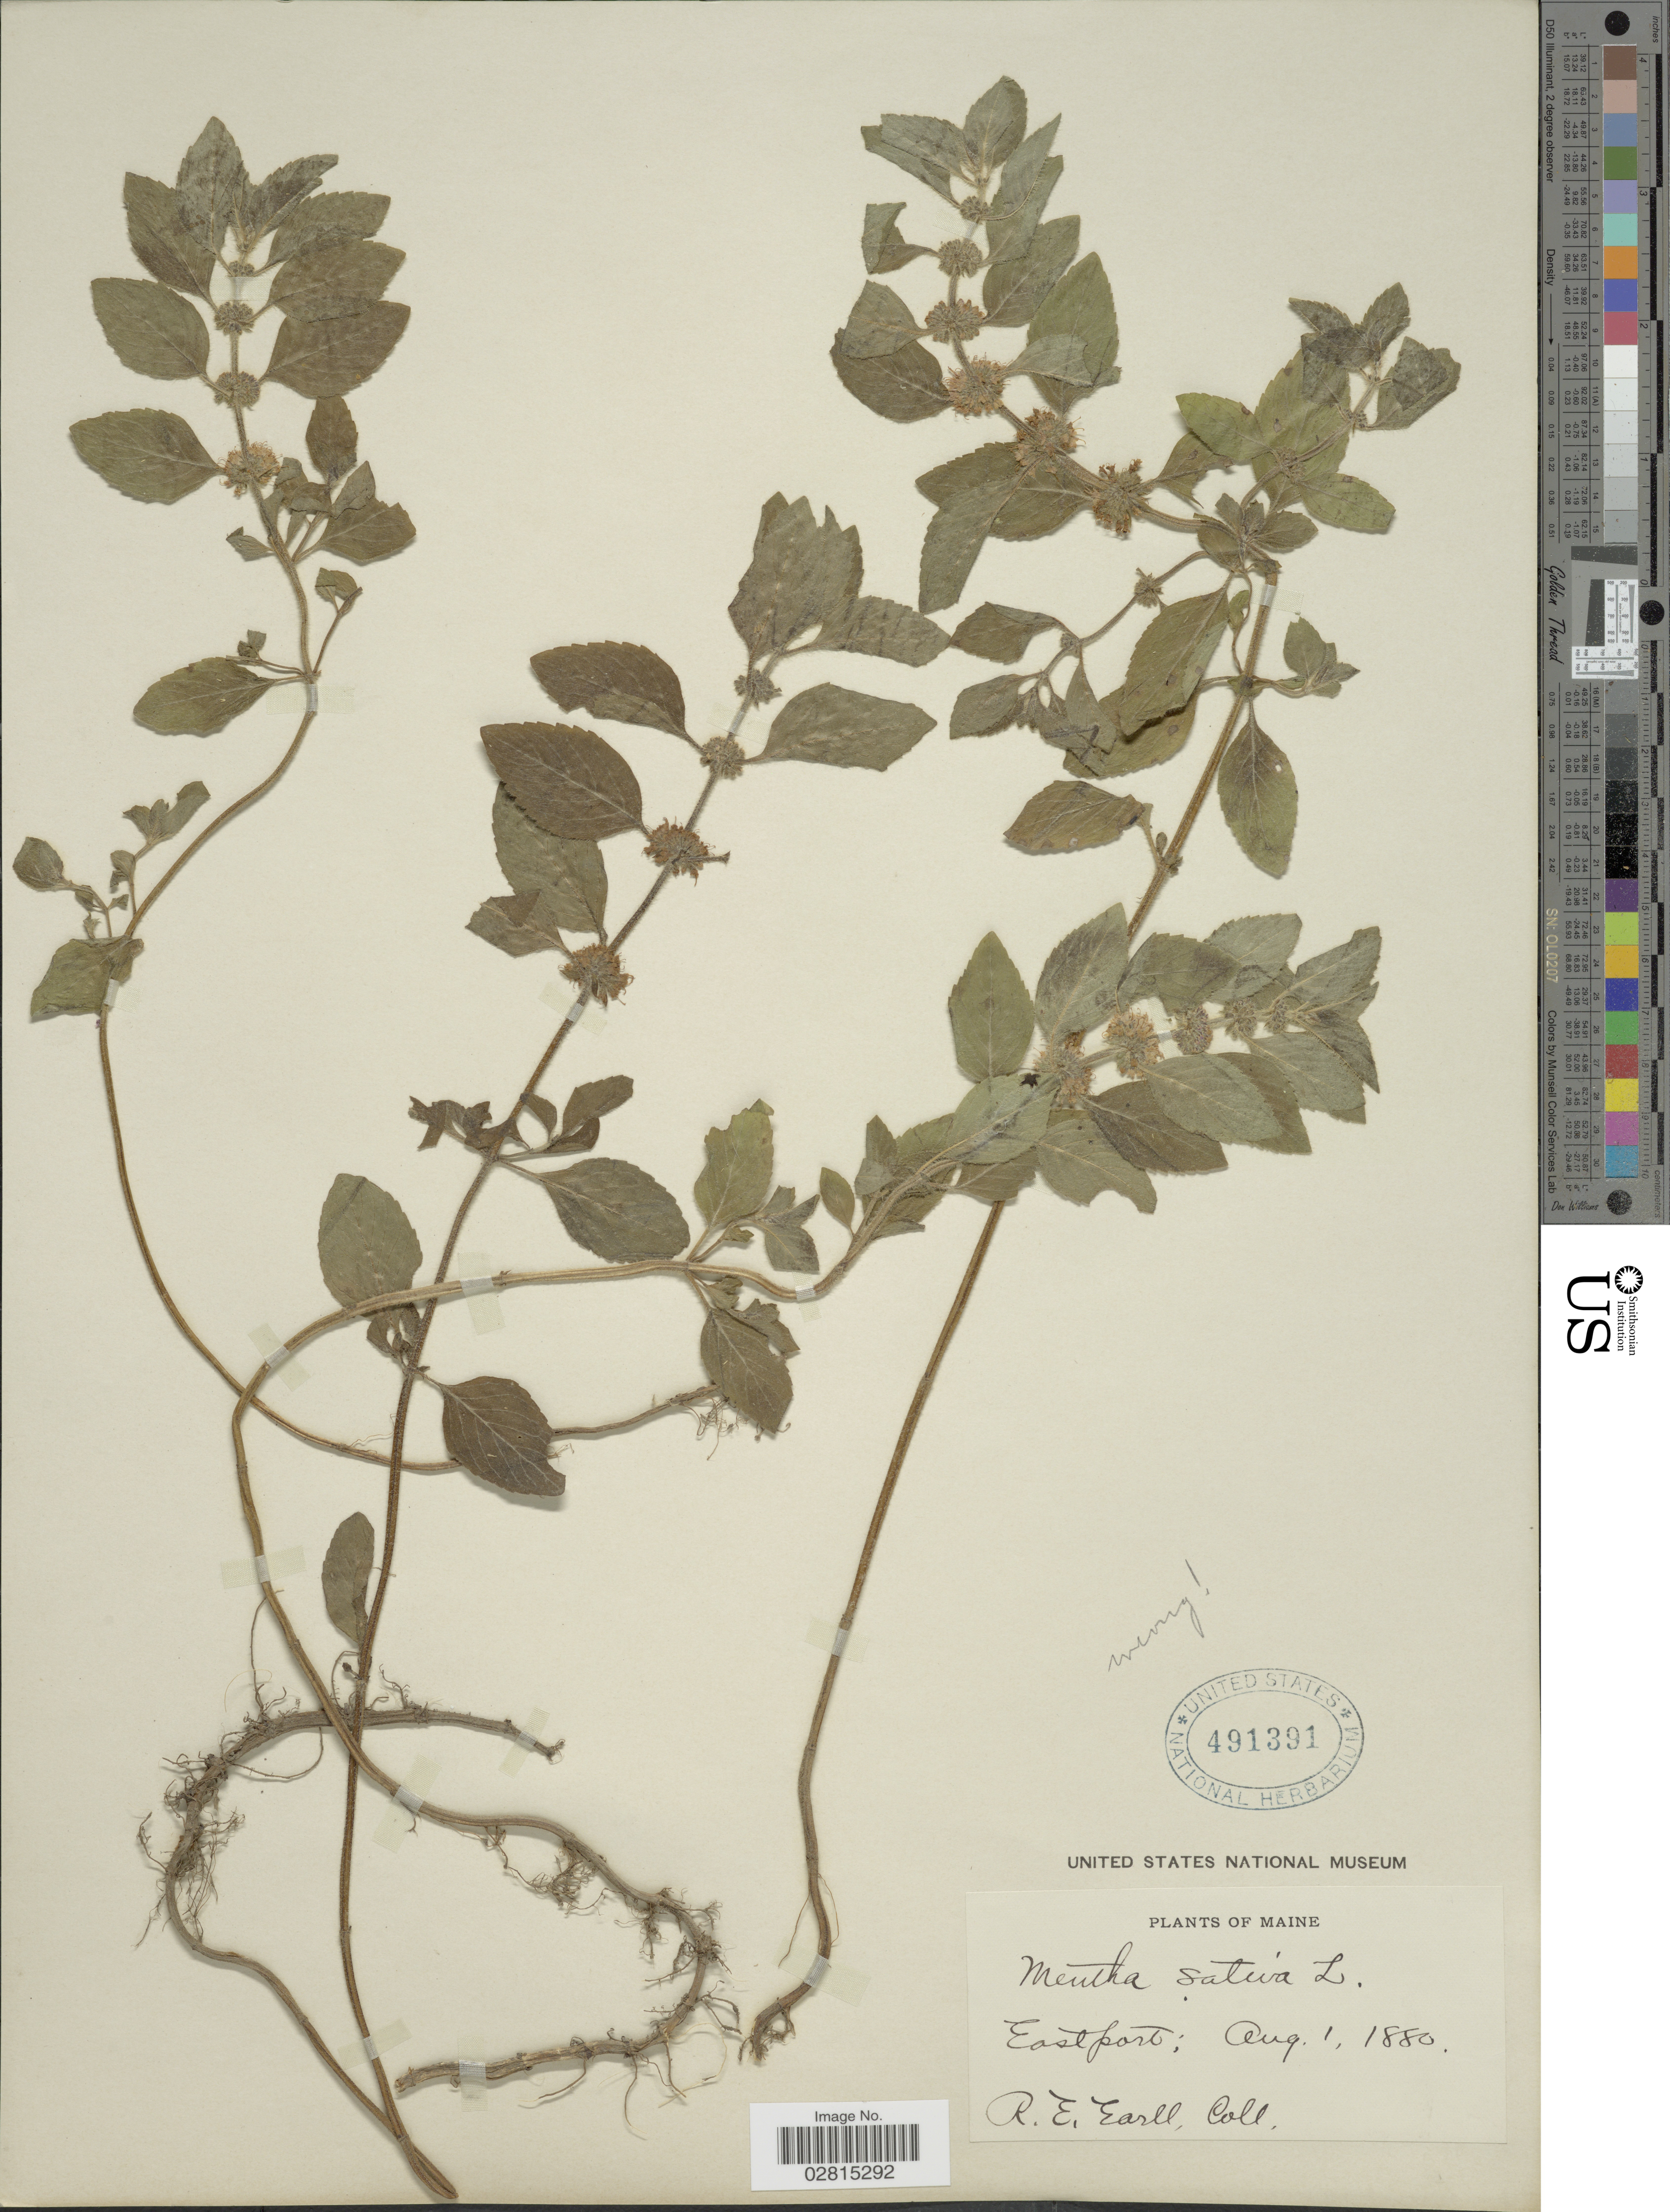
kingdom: Plantae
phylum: Tracheophyta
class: Magnoliopsida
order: Lamiales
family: Lamiaceae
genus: Mentha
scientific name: Mentha canadensis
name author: L.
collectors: R. Earll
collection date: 1880-08-01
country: United States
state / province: Maine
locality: Eastport.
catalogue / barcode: US 491391